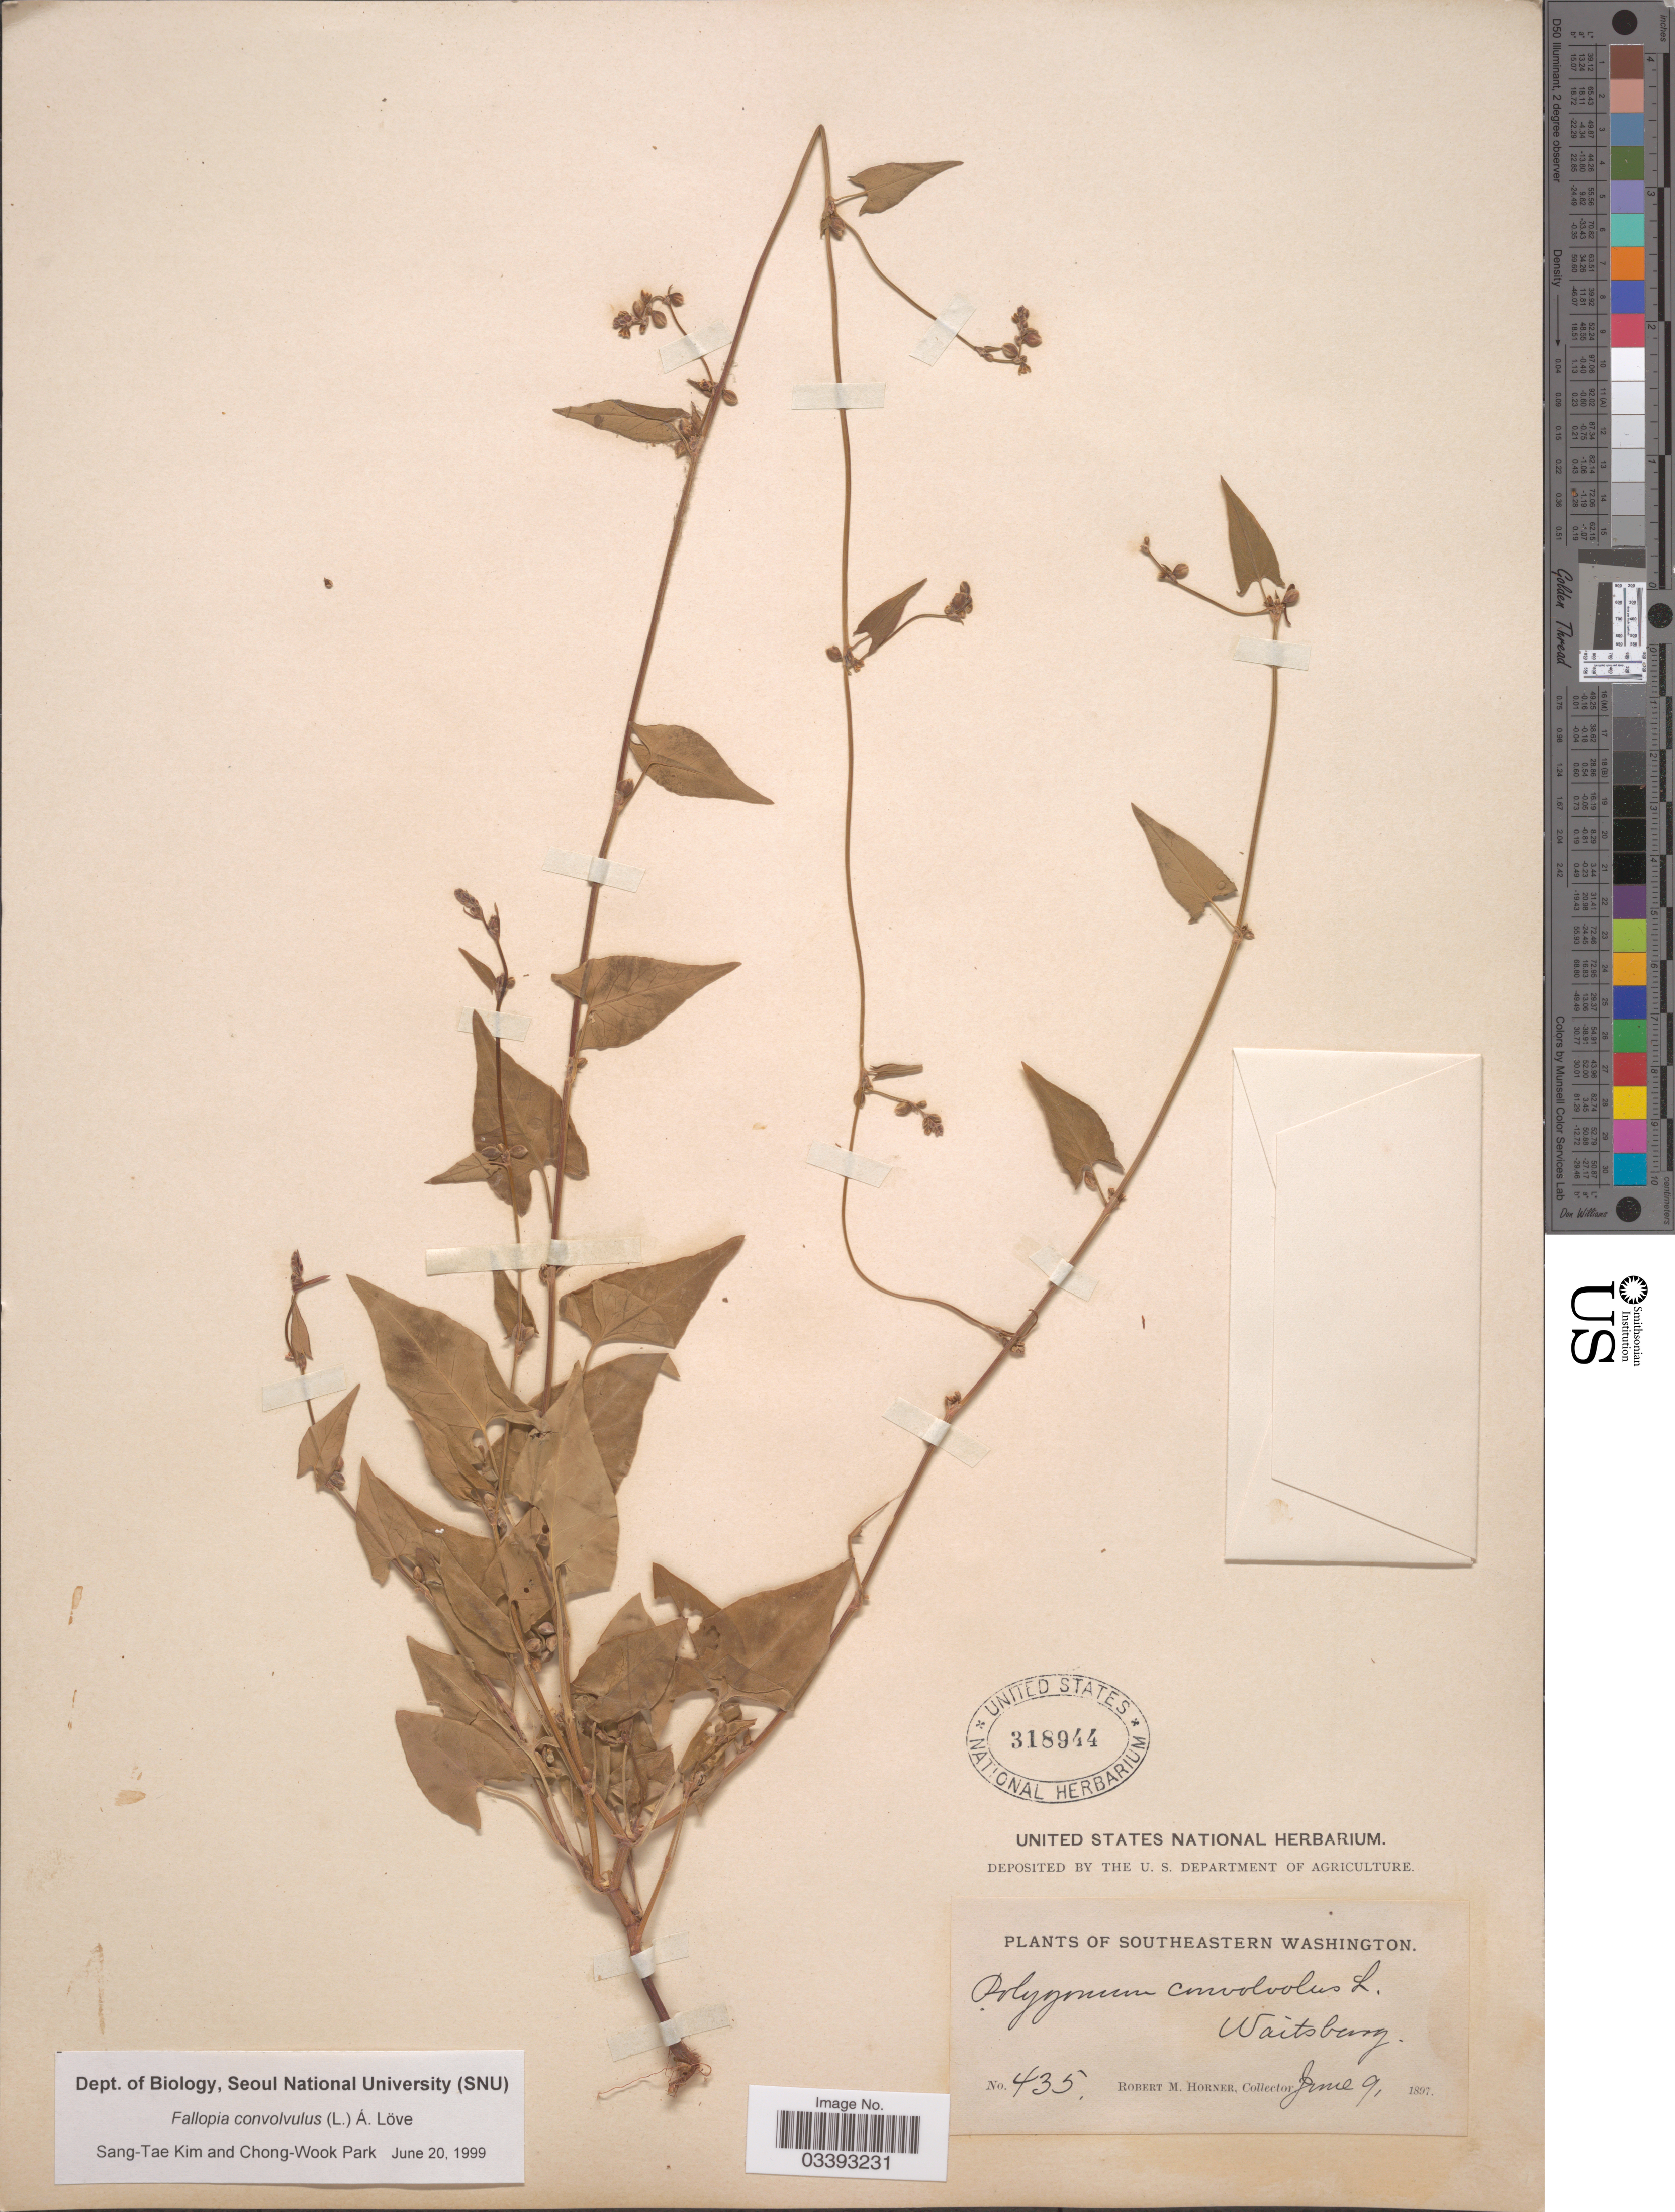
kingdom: Plantae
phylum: Tracheophyta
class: Magnoliopsida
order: Caryophyllales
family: Polygonaceae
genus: Fallopia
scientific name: Fallopia convolvulus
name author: (L.) Á. Löve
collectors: R. Horner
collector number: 435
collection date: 1897-06-09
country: United States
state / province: Washington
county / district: Walla Walla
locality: Southeastern Washington. Waitsburg.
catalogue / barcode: US 318944